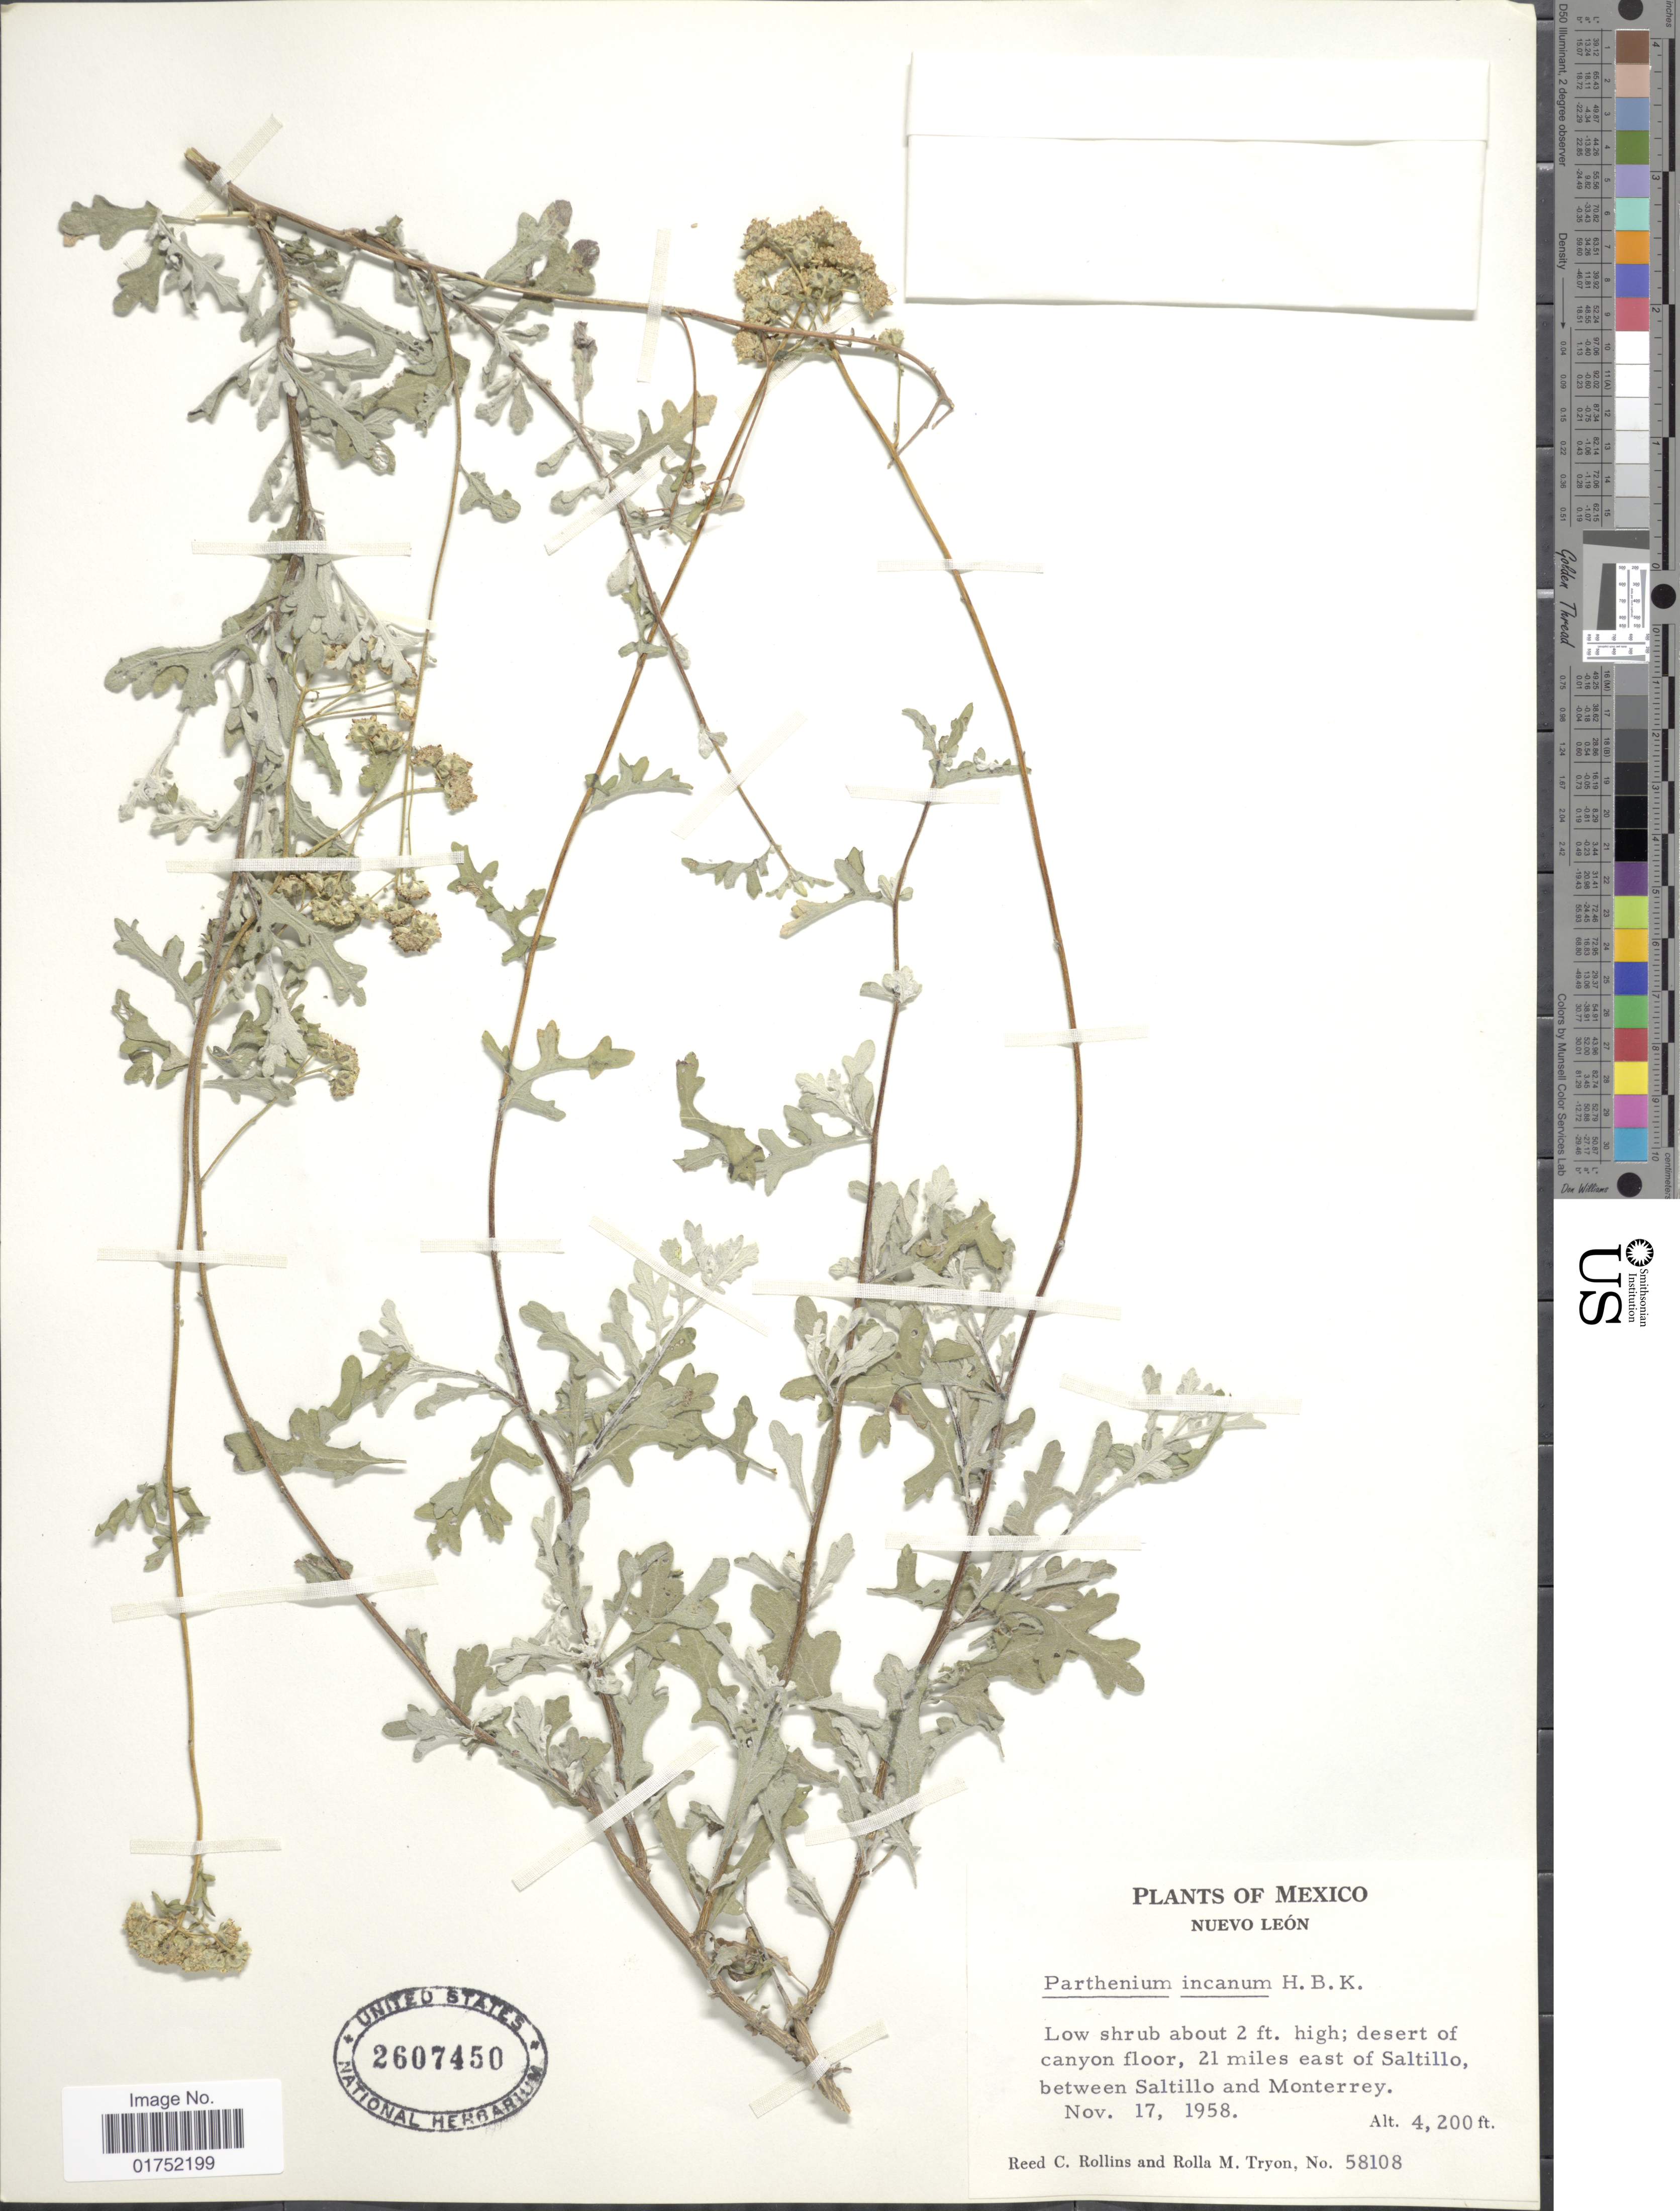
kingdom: Plantae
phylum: Tracheophyta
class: Magnoliopsida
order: Asterales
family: Asteraceae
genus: Parthenium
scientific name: Parthenium incanum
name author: Kunth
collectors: R. C. Rollins & R. M. Tryon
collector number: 58108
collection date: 1958-11-17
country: Mexico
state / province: Nuevo León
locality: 21 miles east of Saltillo, between Saltillo and Monterrey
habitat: desert of canyon floor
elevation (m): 1280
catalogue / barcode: US 2607450